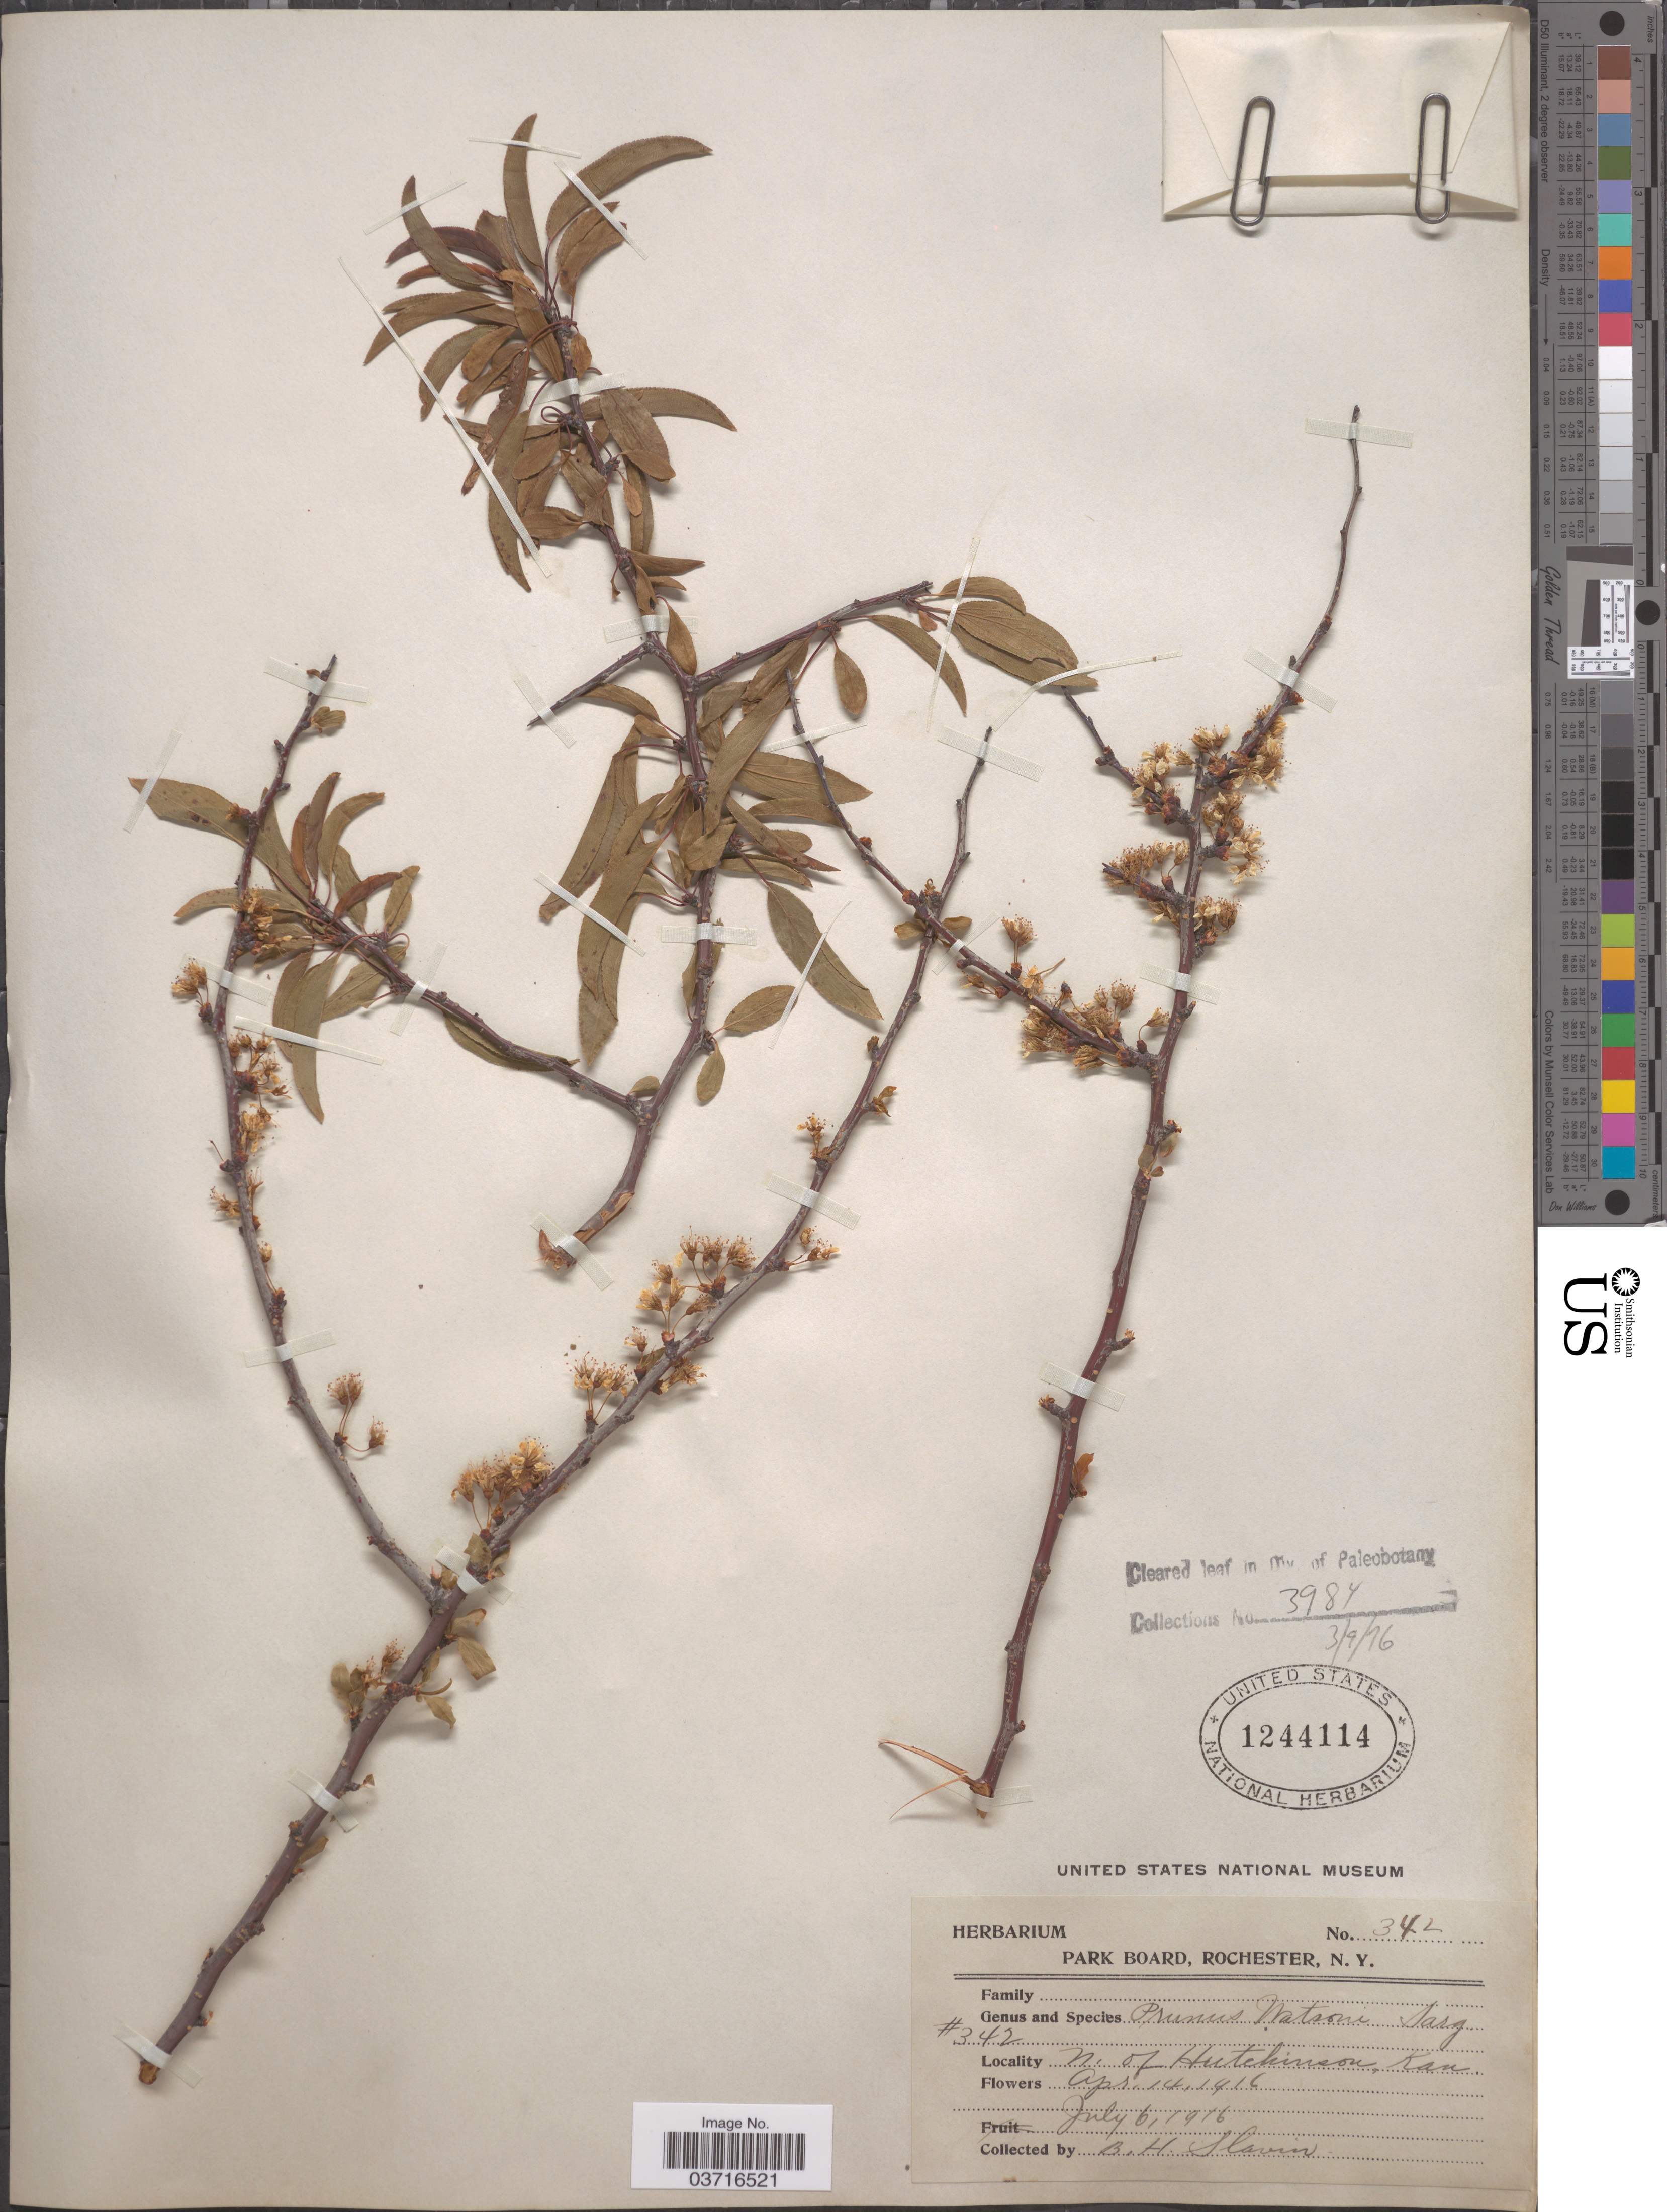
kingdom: Plantae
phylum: Tracheophyta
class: Magnoliopsida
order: Rosales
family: Rosaceae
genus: Prunus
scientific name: Prunus watsonii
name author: Sarg.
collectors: B. Slavin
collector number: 342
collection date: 1916-04-14/1916-07-06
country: United States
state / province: Kansas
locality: N. of Hutchinson.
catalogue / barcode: US 1244114